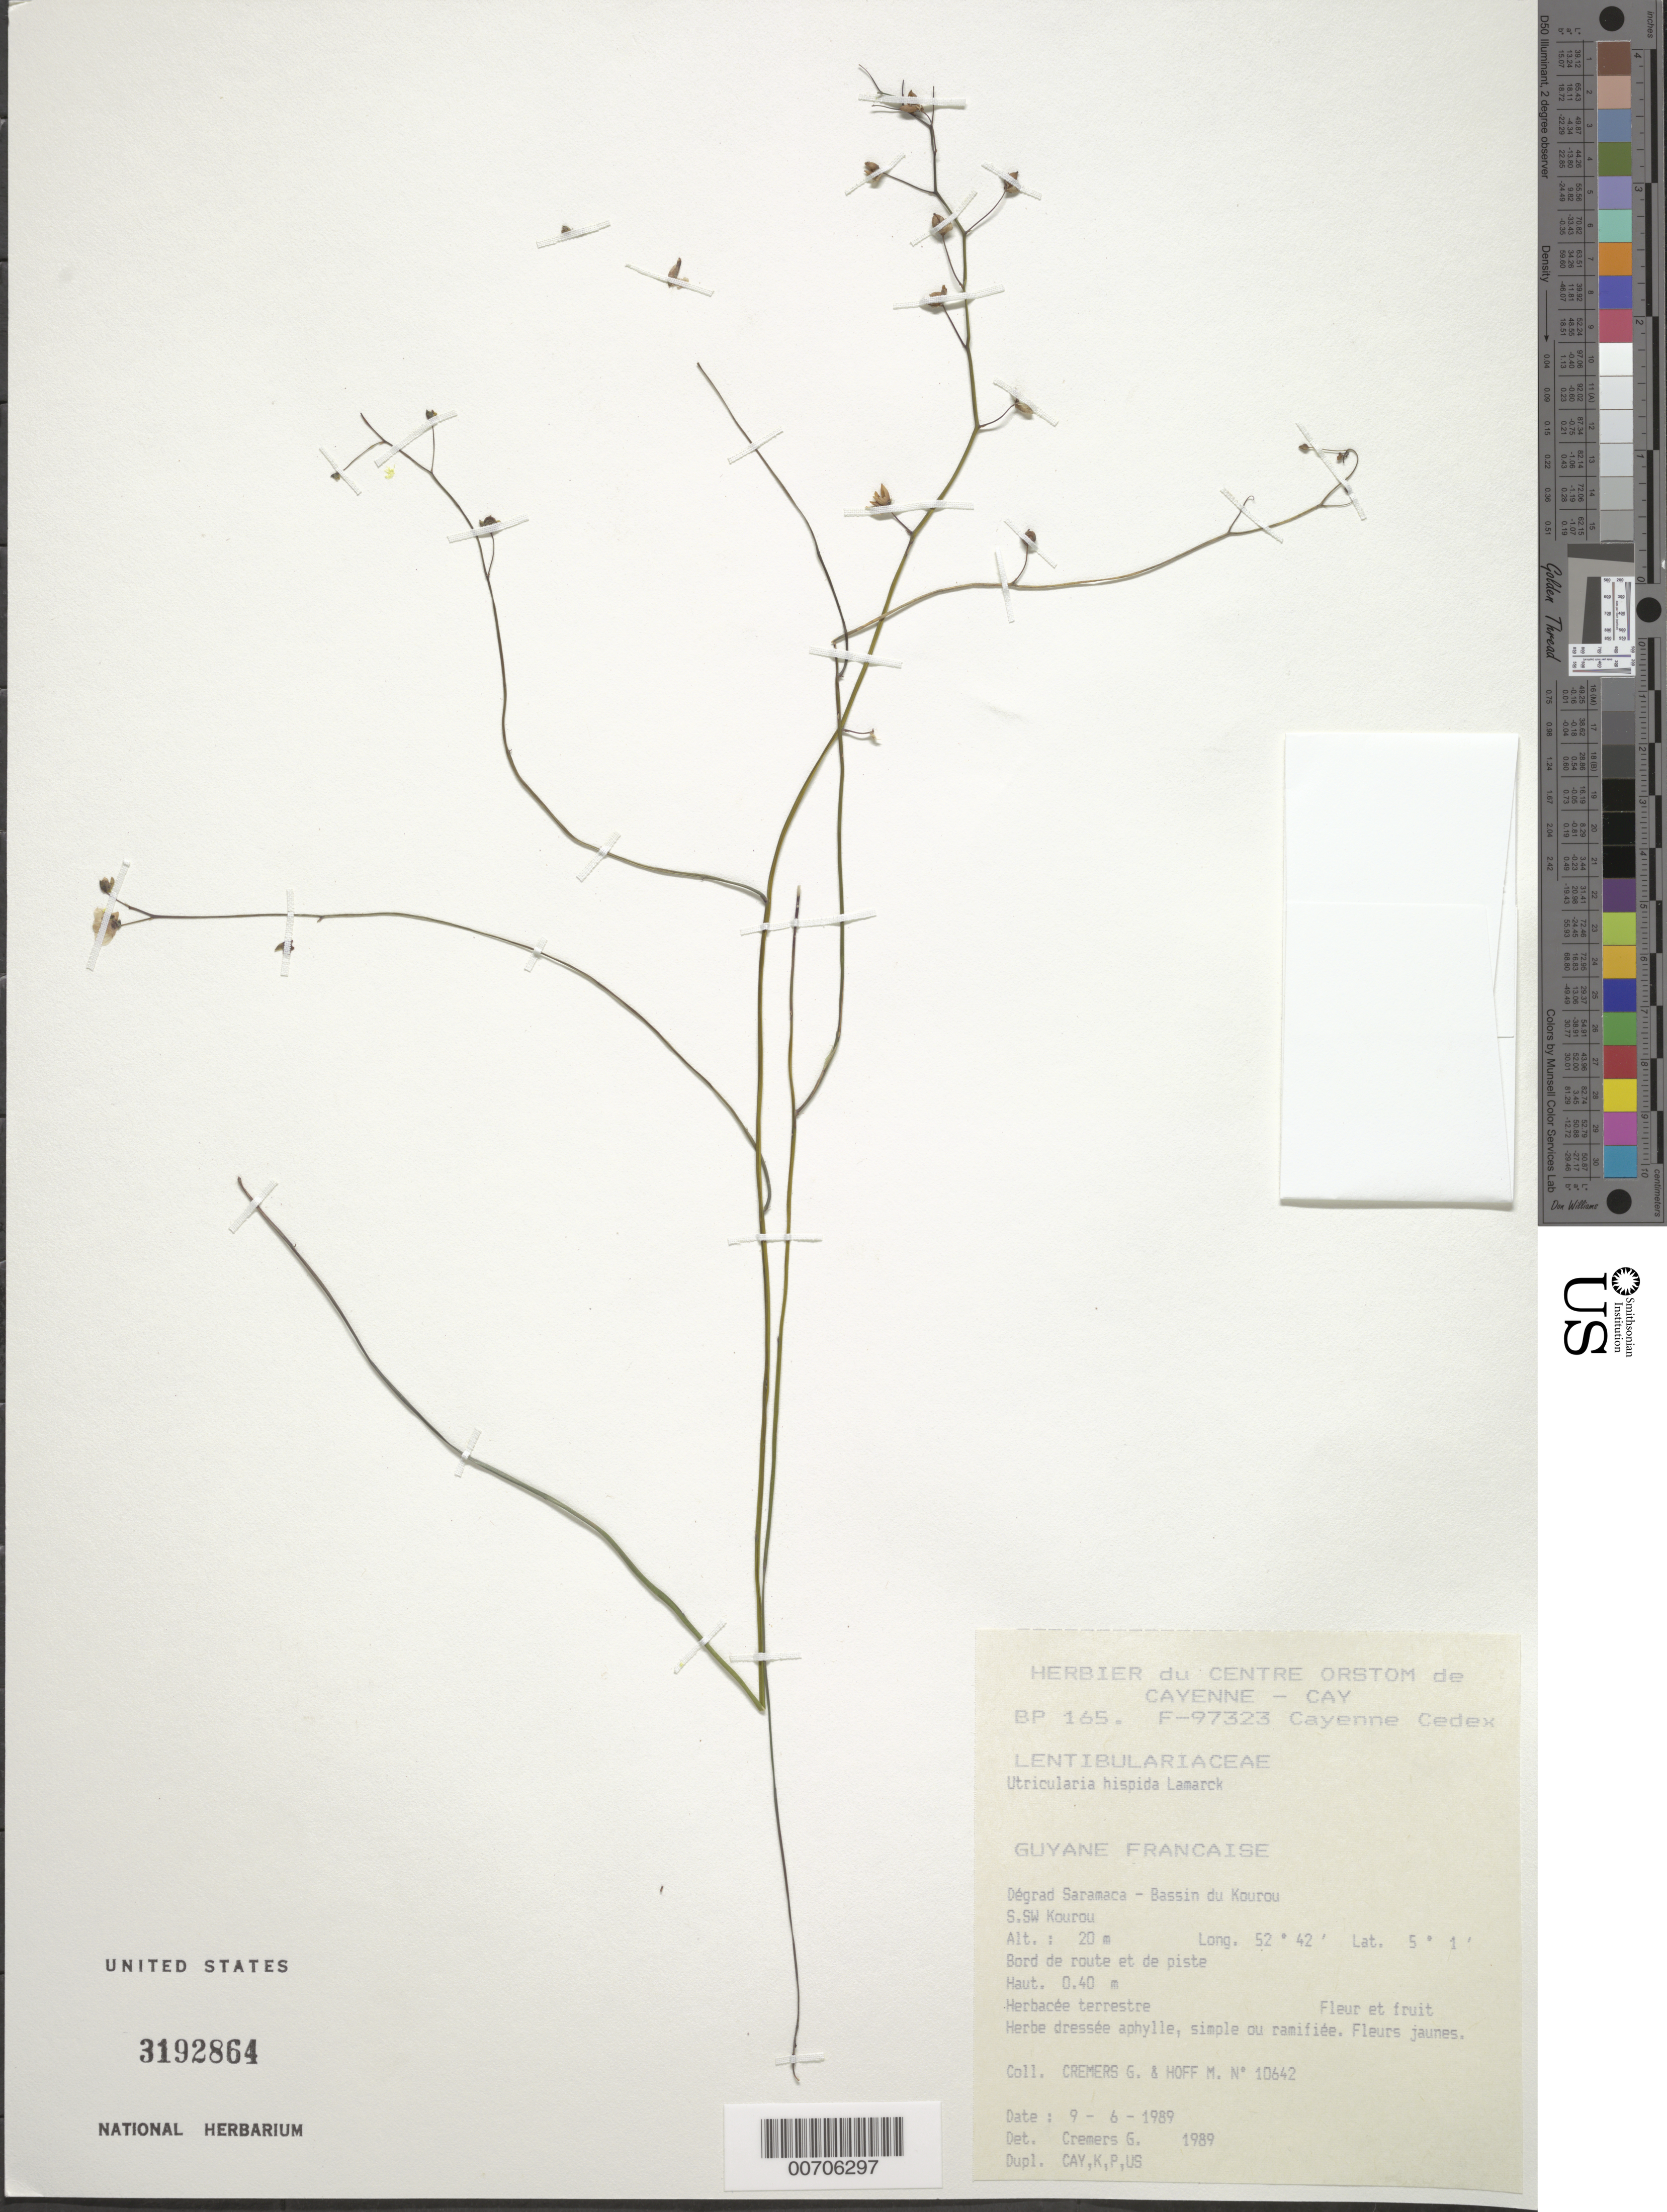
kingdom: Plantae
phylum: Tracheophyta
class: Magnoliopsida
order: Lamiales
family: Lentibulariaceae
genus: Utricularia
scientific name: Utricularia hispida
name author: Lam.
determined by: Cremers, Georges A.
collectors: G. Cremers & M. Hoff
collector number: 10642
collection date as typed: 9-Jun-89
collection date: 1989-06-09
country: French Guiana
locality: Dégrad Saramaca, Bassin du Kourou, SSW Kourou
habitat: Along road and trail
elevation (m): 20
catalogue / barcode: US 3192864